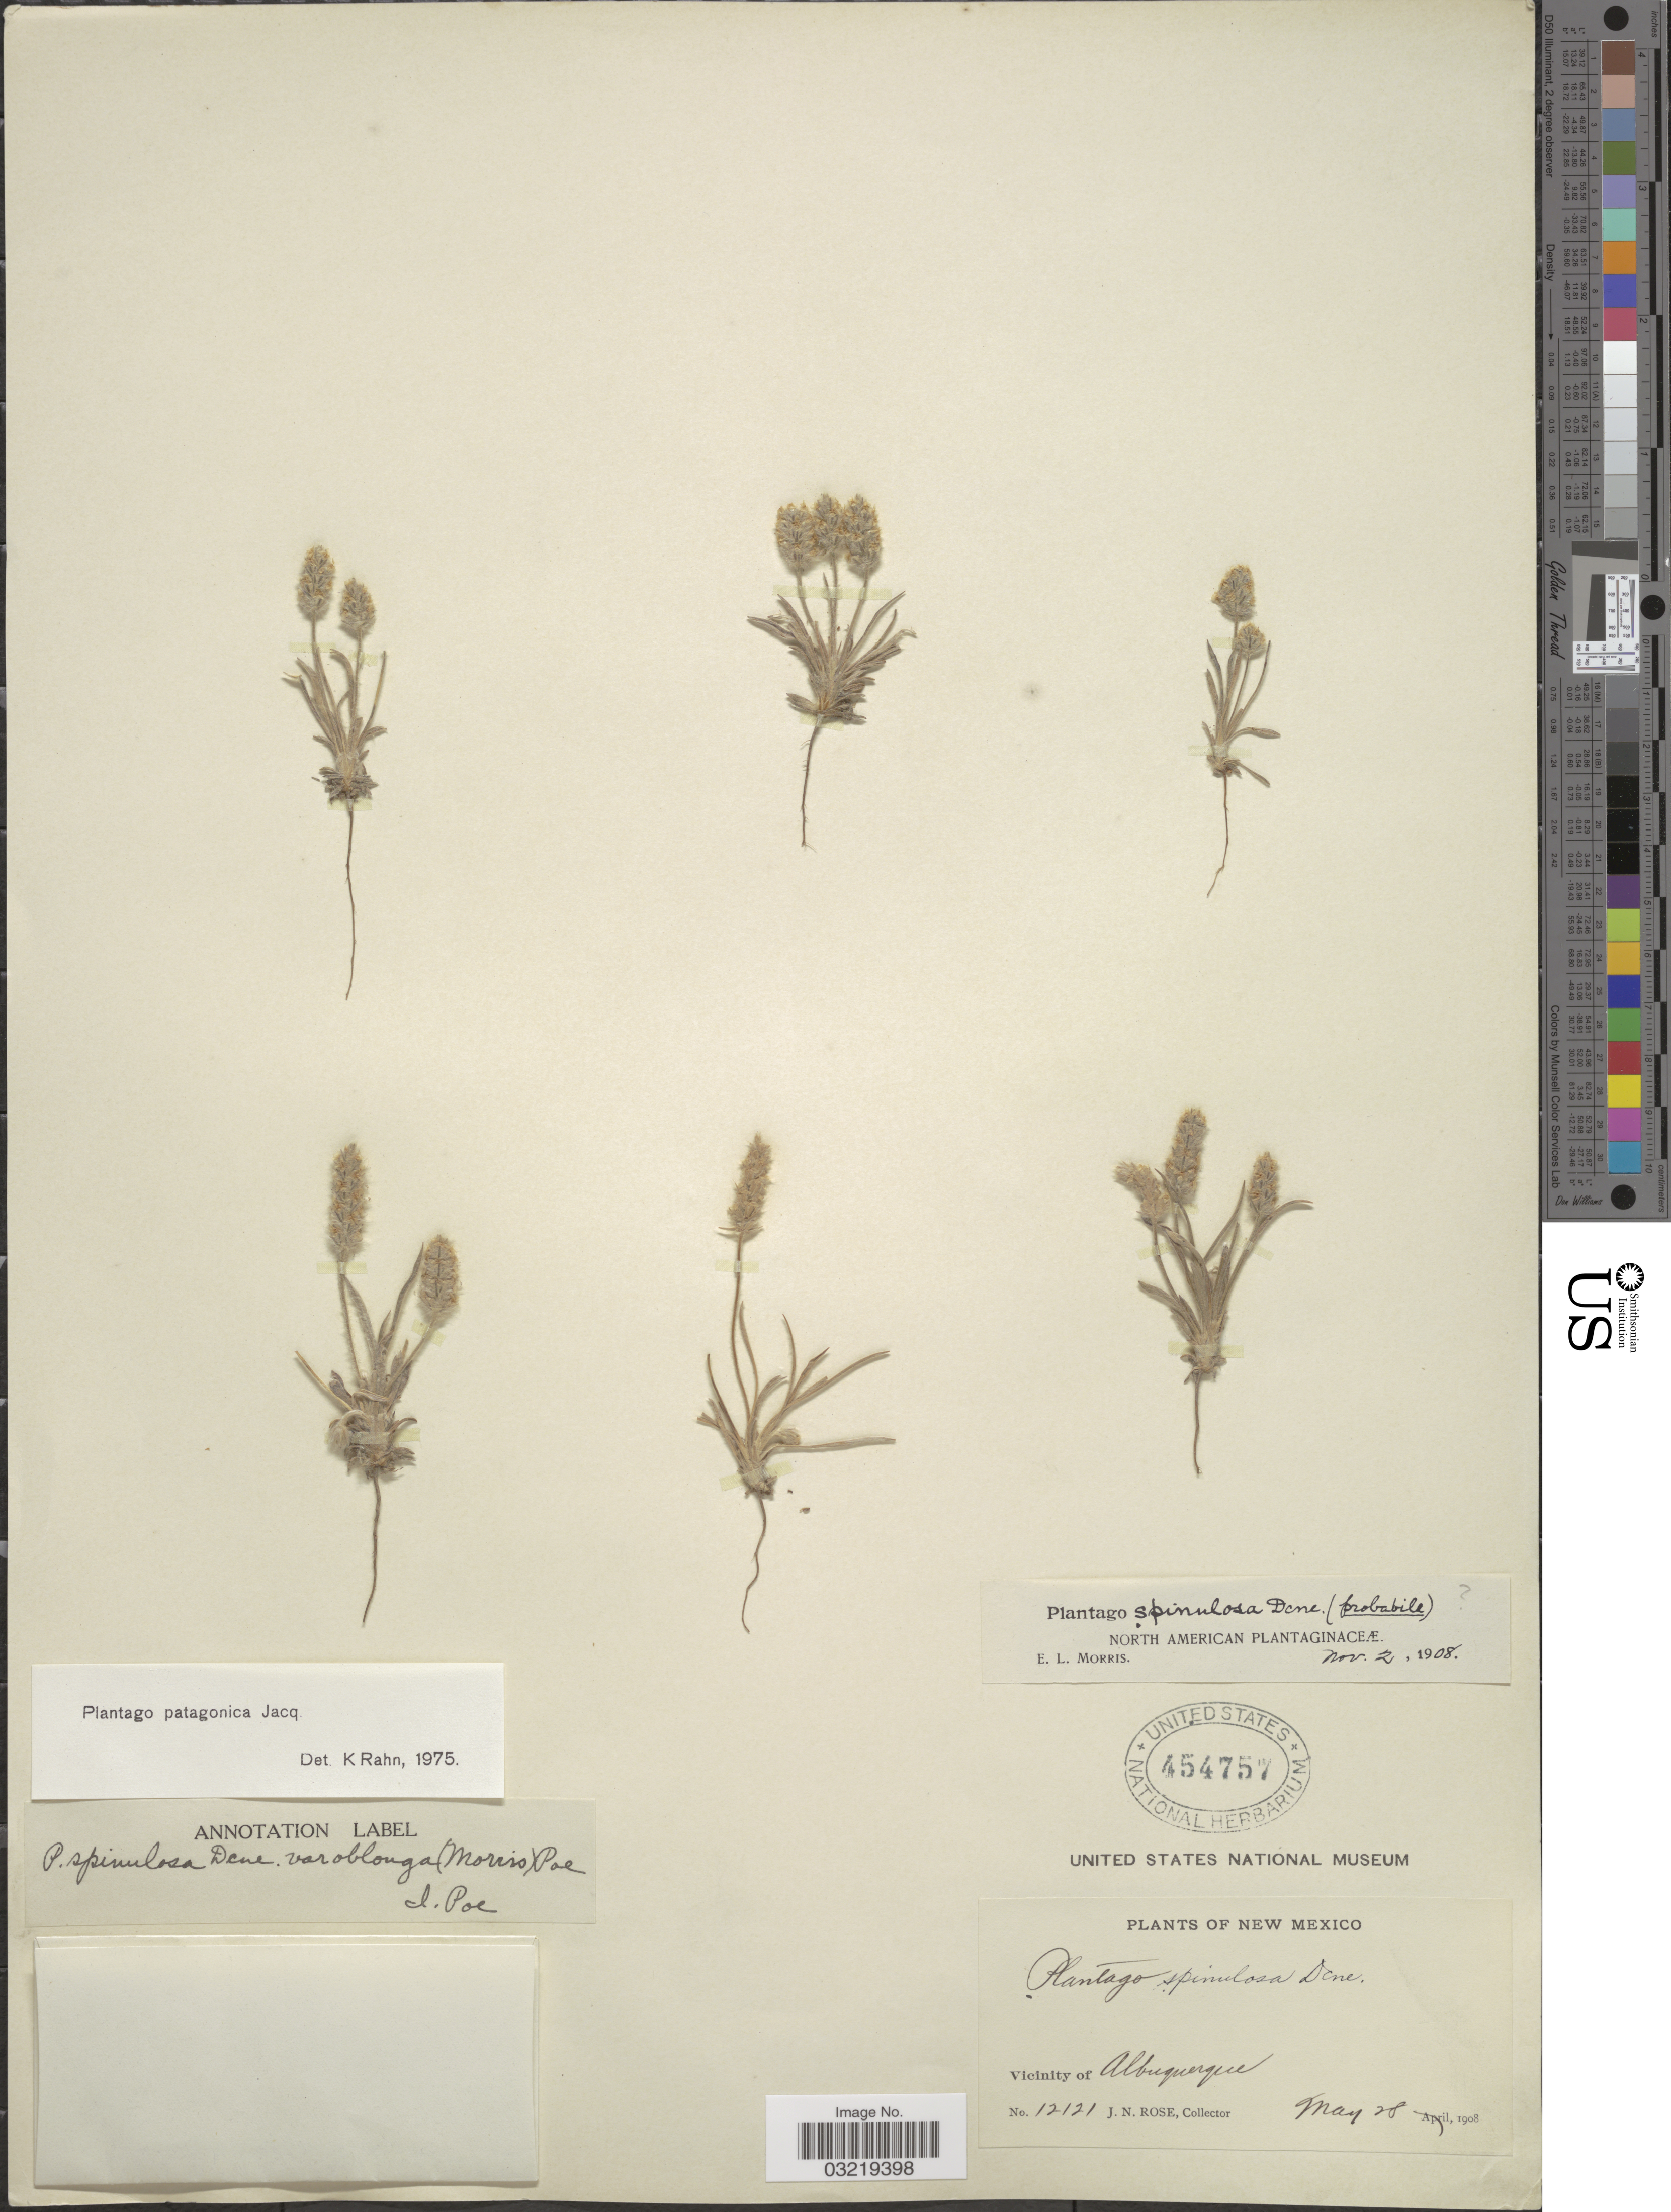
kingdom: Plantae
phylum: Tracheophyta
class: Magnoliopsida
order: Lamiales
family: Plantaginaceae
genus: Plantago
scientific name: Plantago patagonica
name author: Jacq.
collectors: J. N. Rose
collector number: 12121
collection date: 1908-05-28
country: United States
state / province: New Mexico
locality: Vicinity of Albuquerque.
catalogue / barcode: US 454757